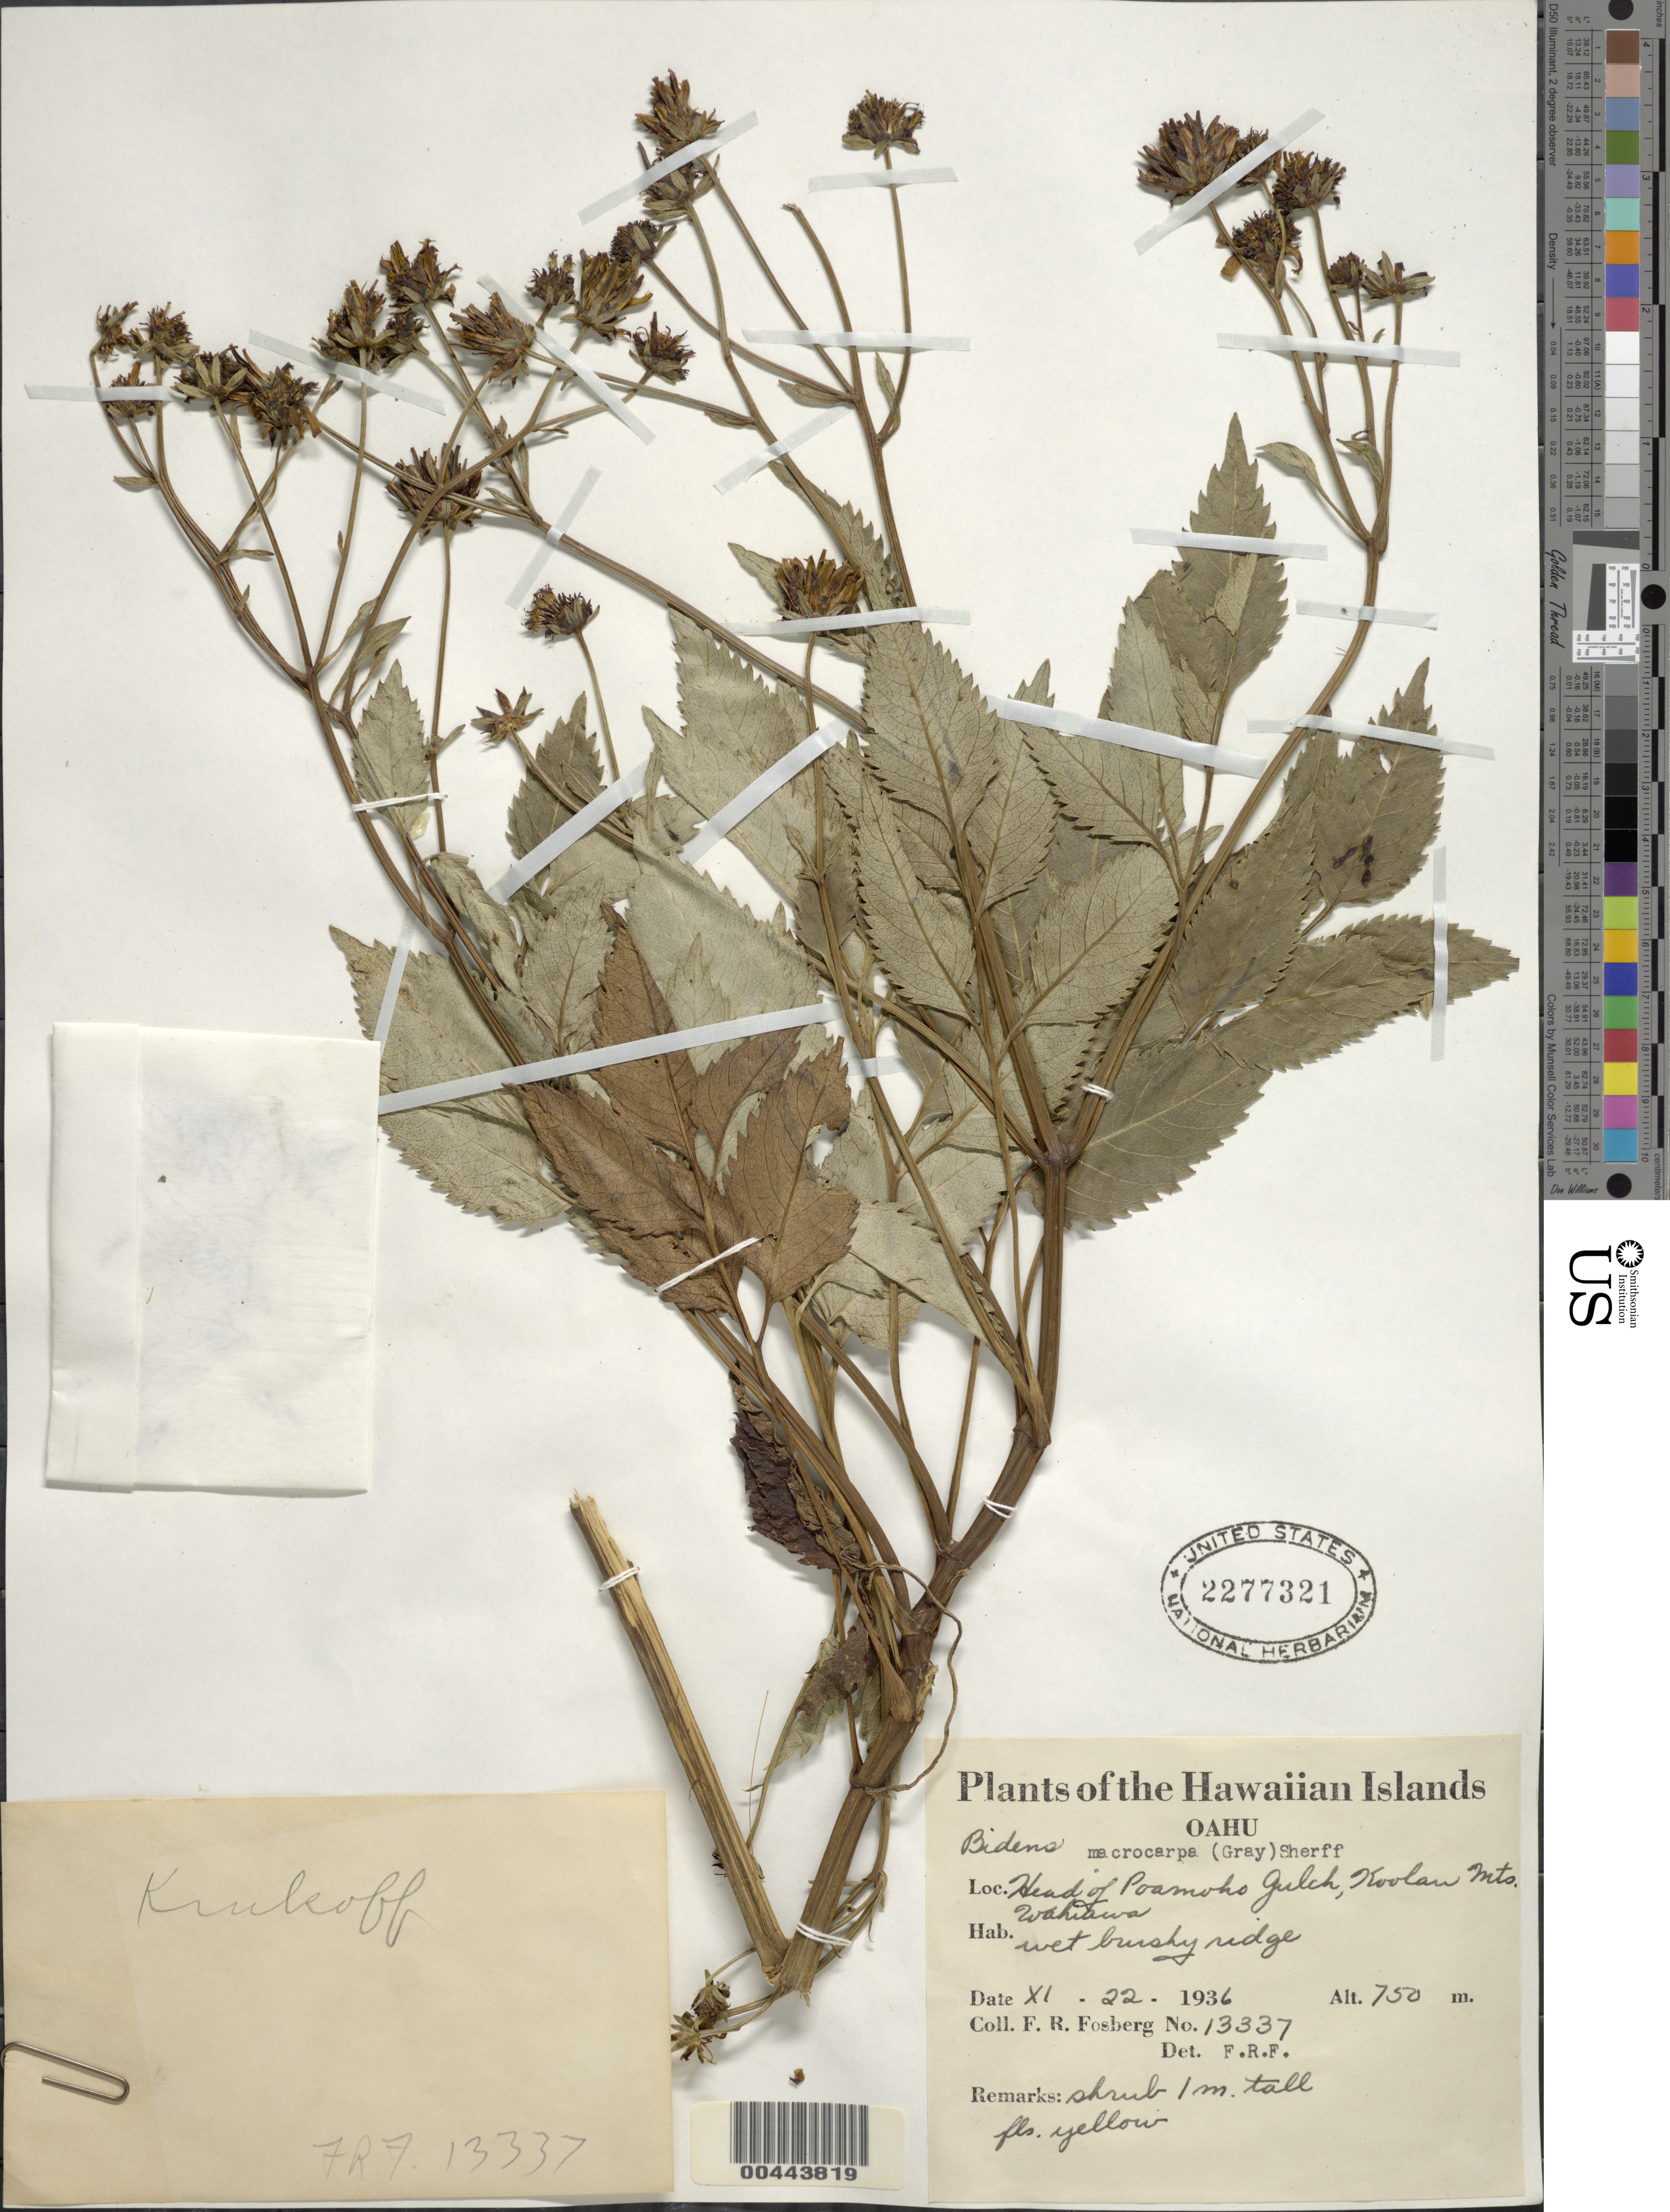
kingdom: Plantae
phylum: Tracheophyta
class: Magnoliopsida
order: Asterales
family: Asteraceae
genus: Bidens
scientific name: Bidens macrocarpa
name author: (A. Gray) Sherff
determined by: Fosberg, F. R.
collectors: F. R. Fosberg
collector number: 13337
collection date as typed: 22 Nov 1936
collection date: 1936-11-22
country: United States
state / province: Hawaii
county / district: Honolulu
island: Oahu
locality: Head of Poamoho Gulch, Koolau Mountains, Wahiawa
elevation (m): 750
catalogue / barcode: US 2277321